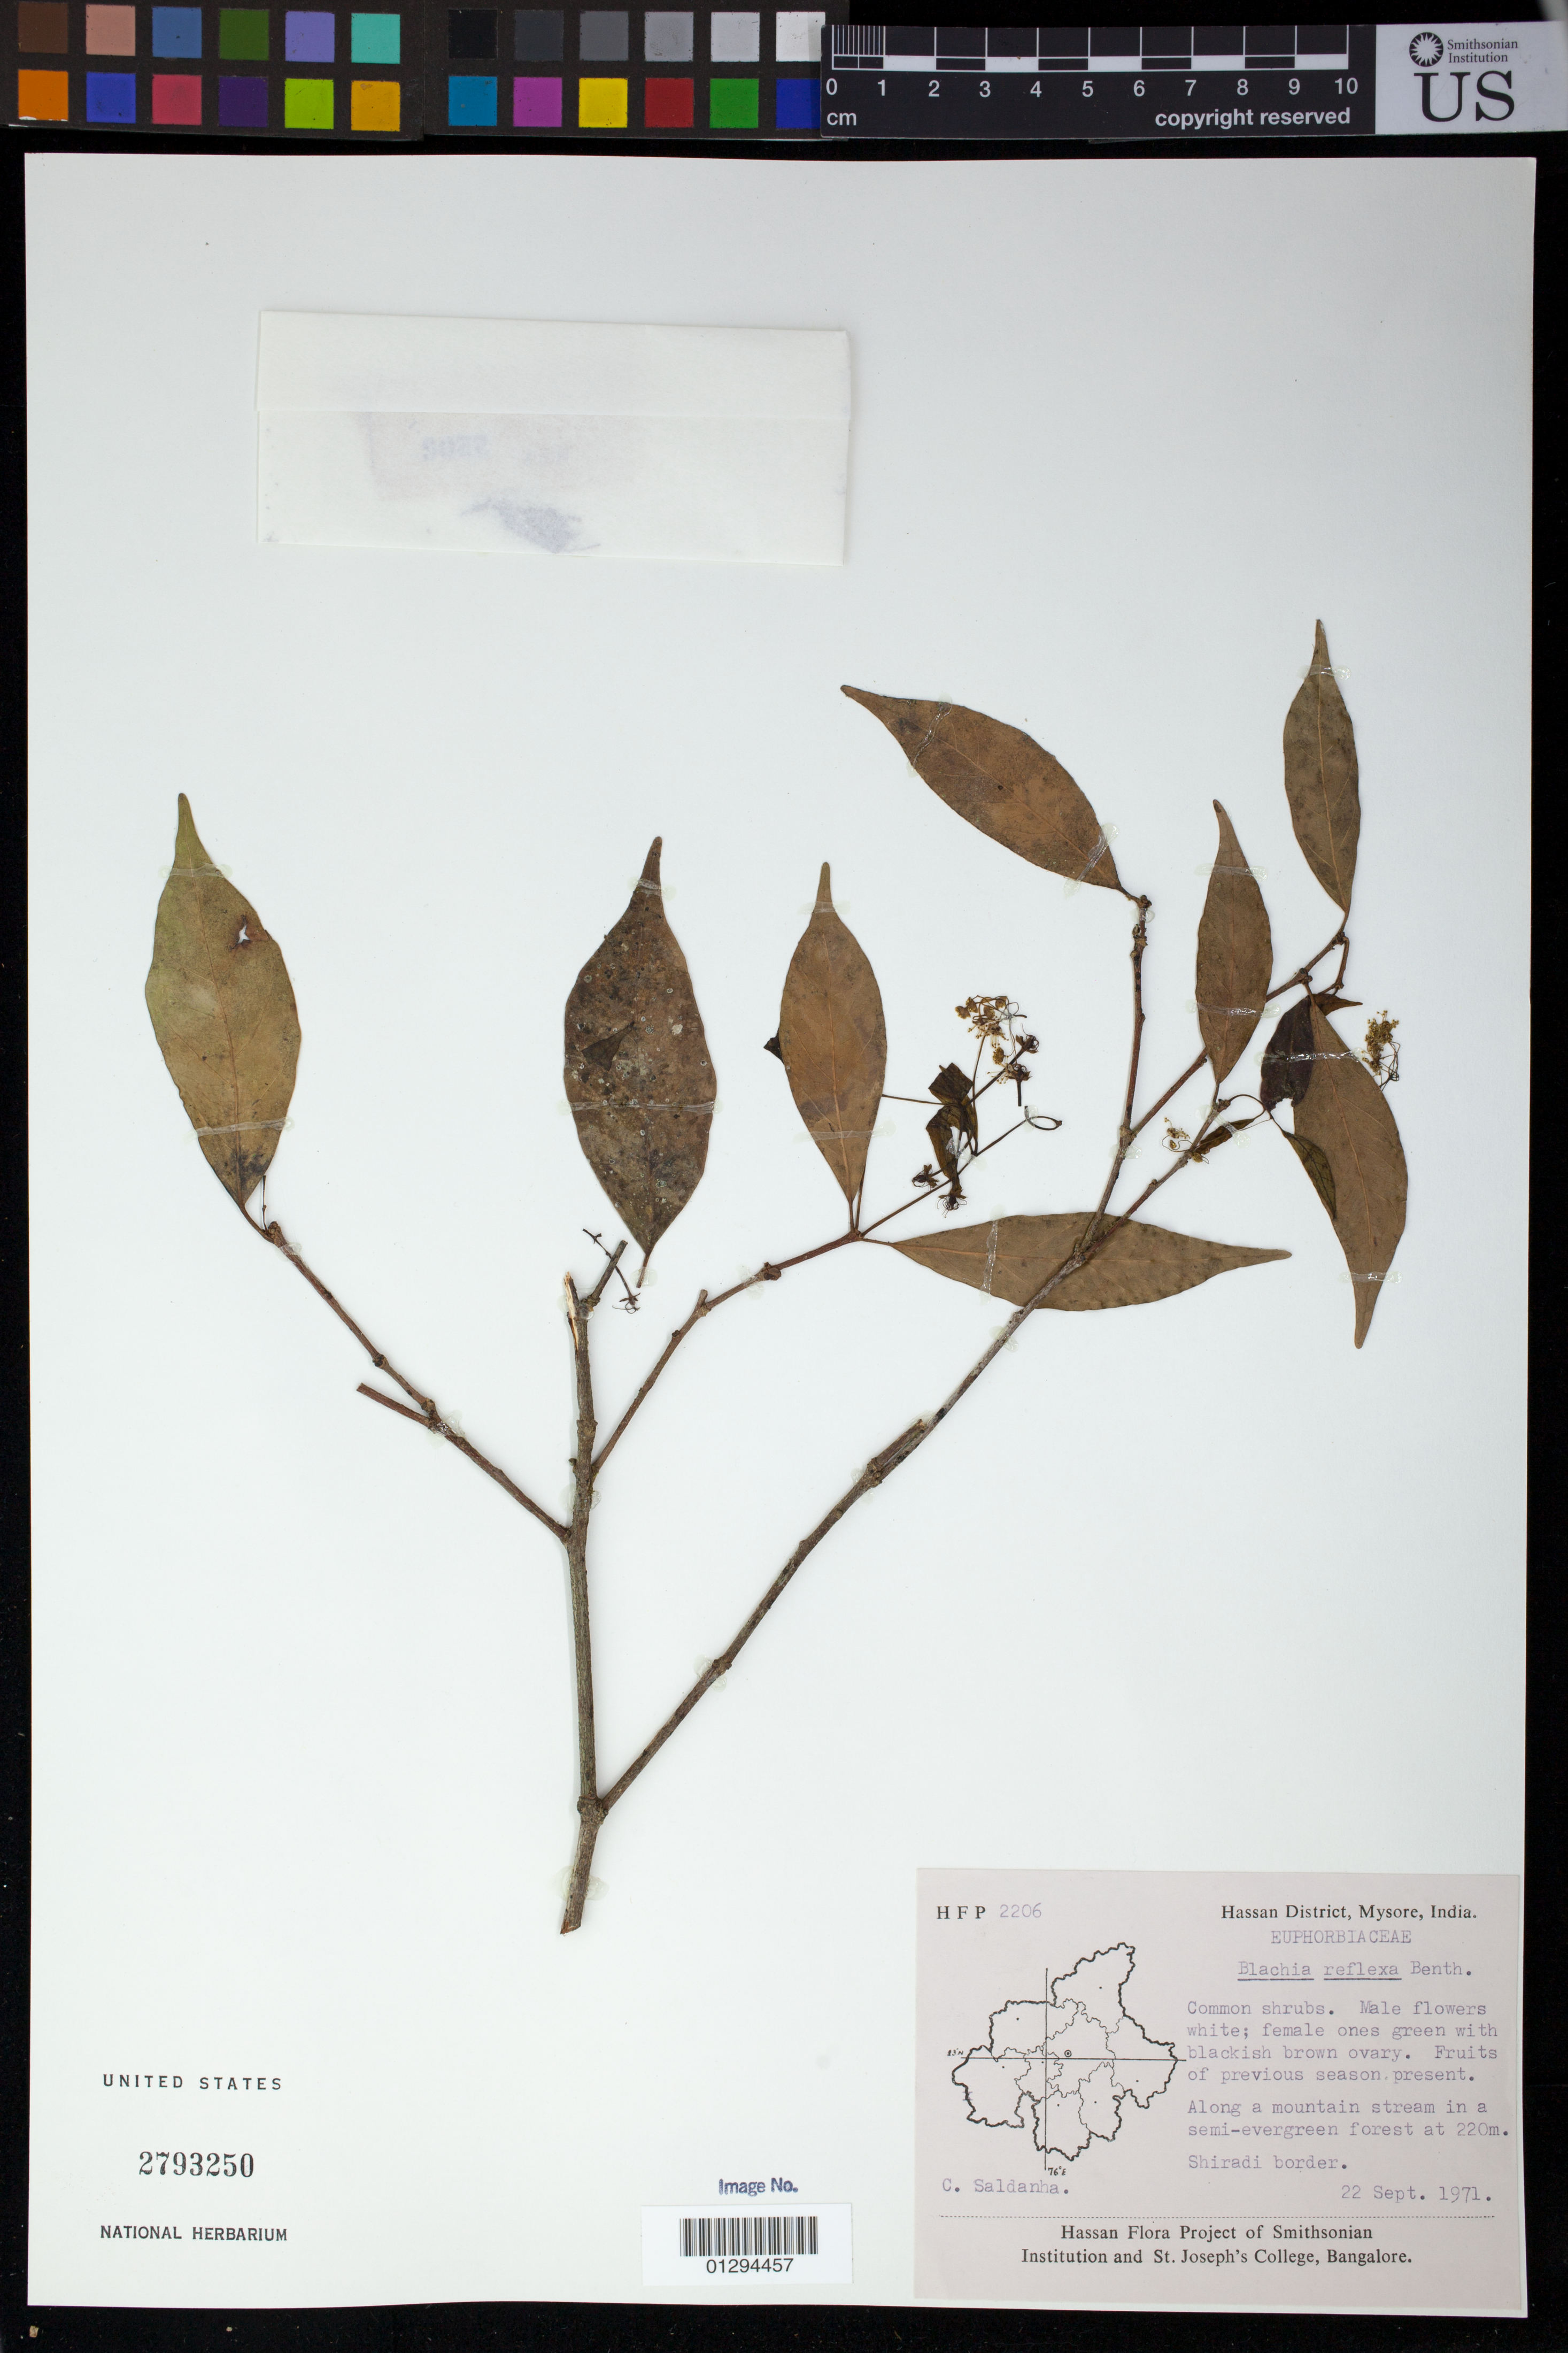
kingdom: Plantae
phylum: Tracheophyta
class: Magnoliopsida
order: Malpighiales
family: Euphorbiaceae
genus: Blachia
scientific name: Blachia reflexa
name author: Benth.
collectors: C. Saldanha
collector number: HFP 2206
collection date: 1971-09-22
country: India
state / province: Karnataka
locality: Mysore, Hassan District. Shiradi border.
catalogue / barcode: US 2793250